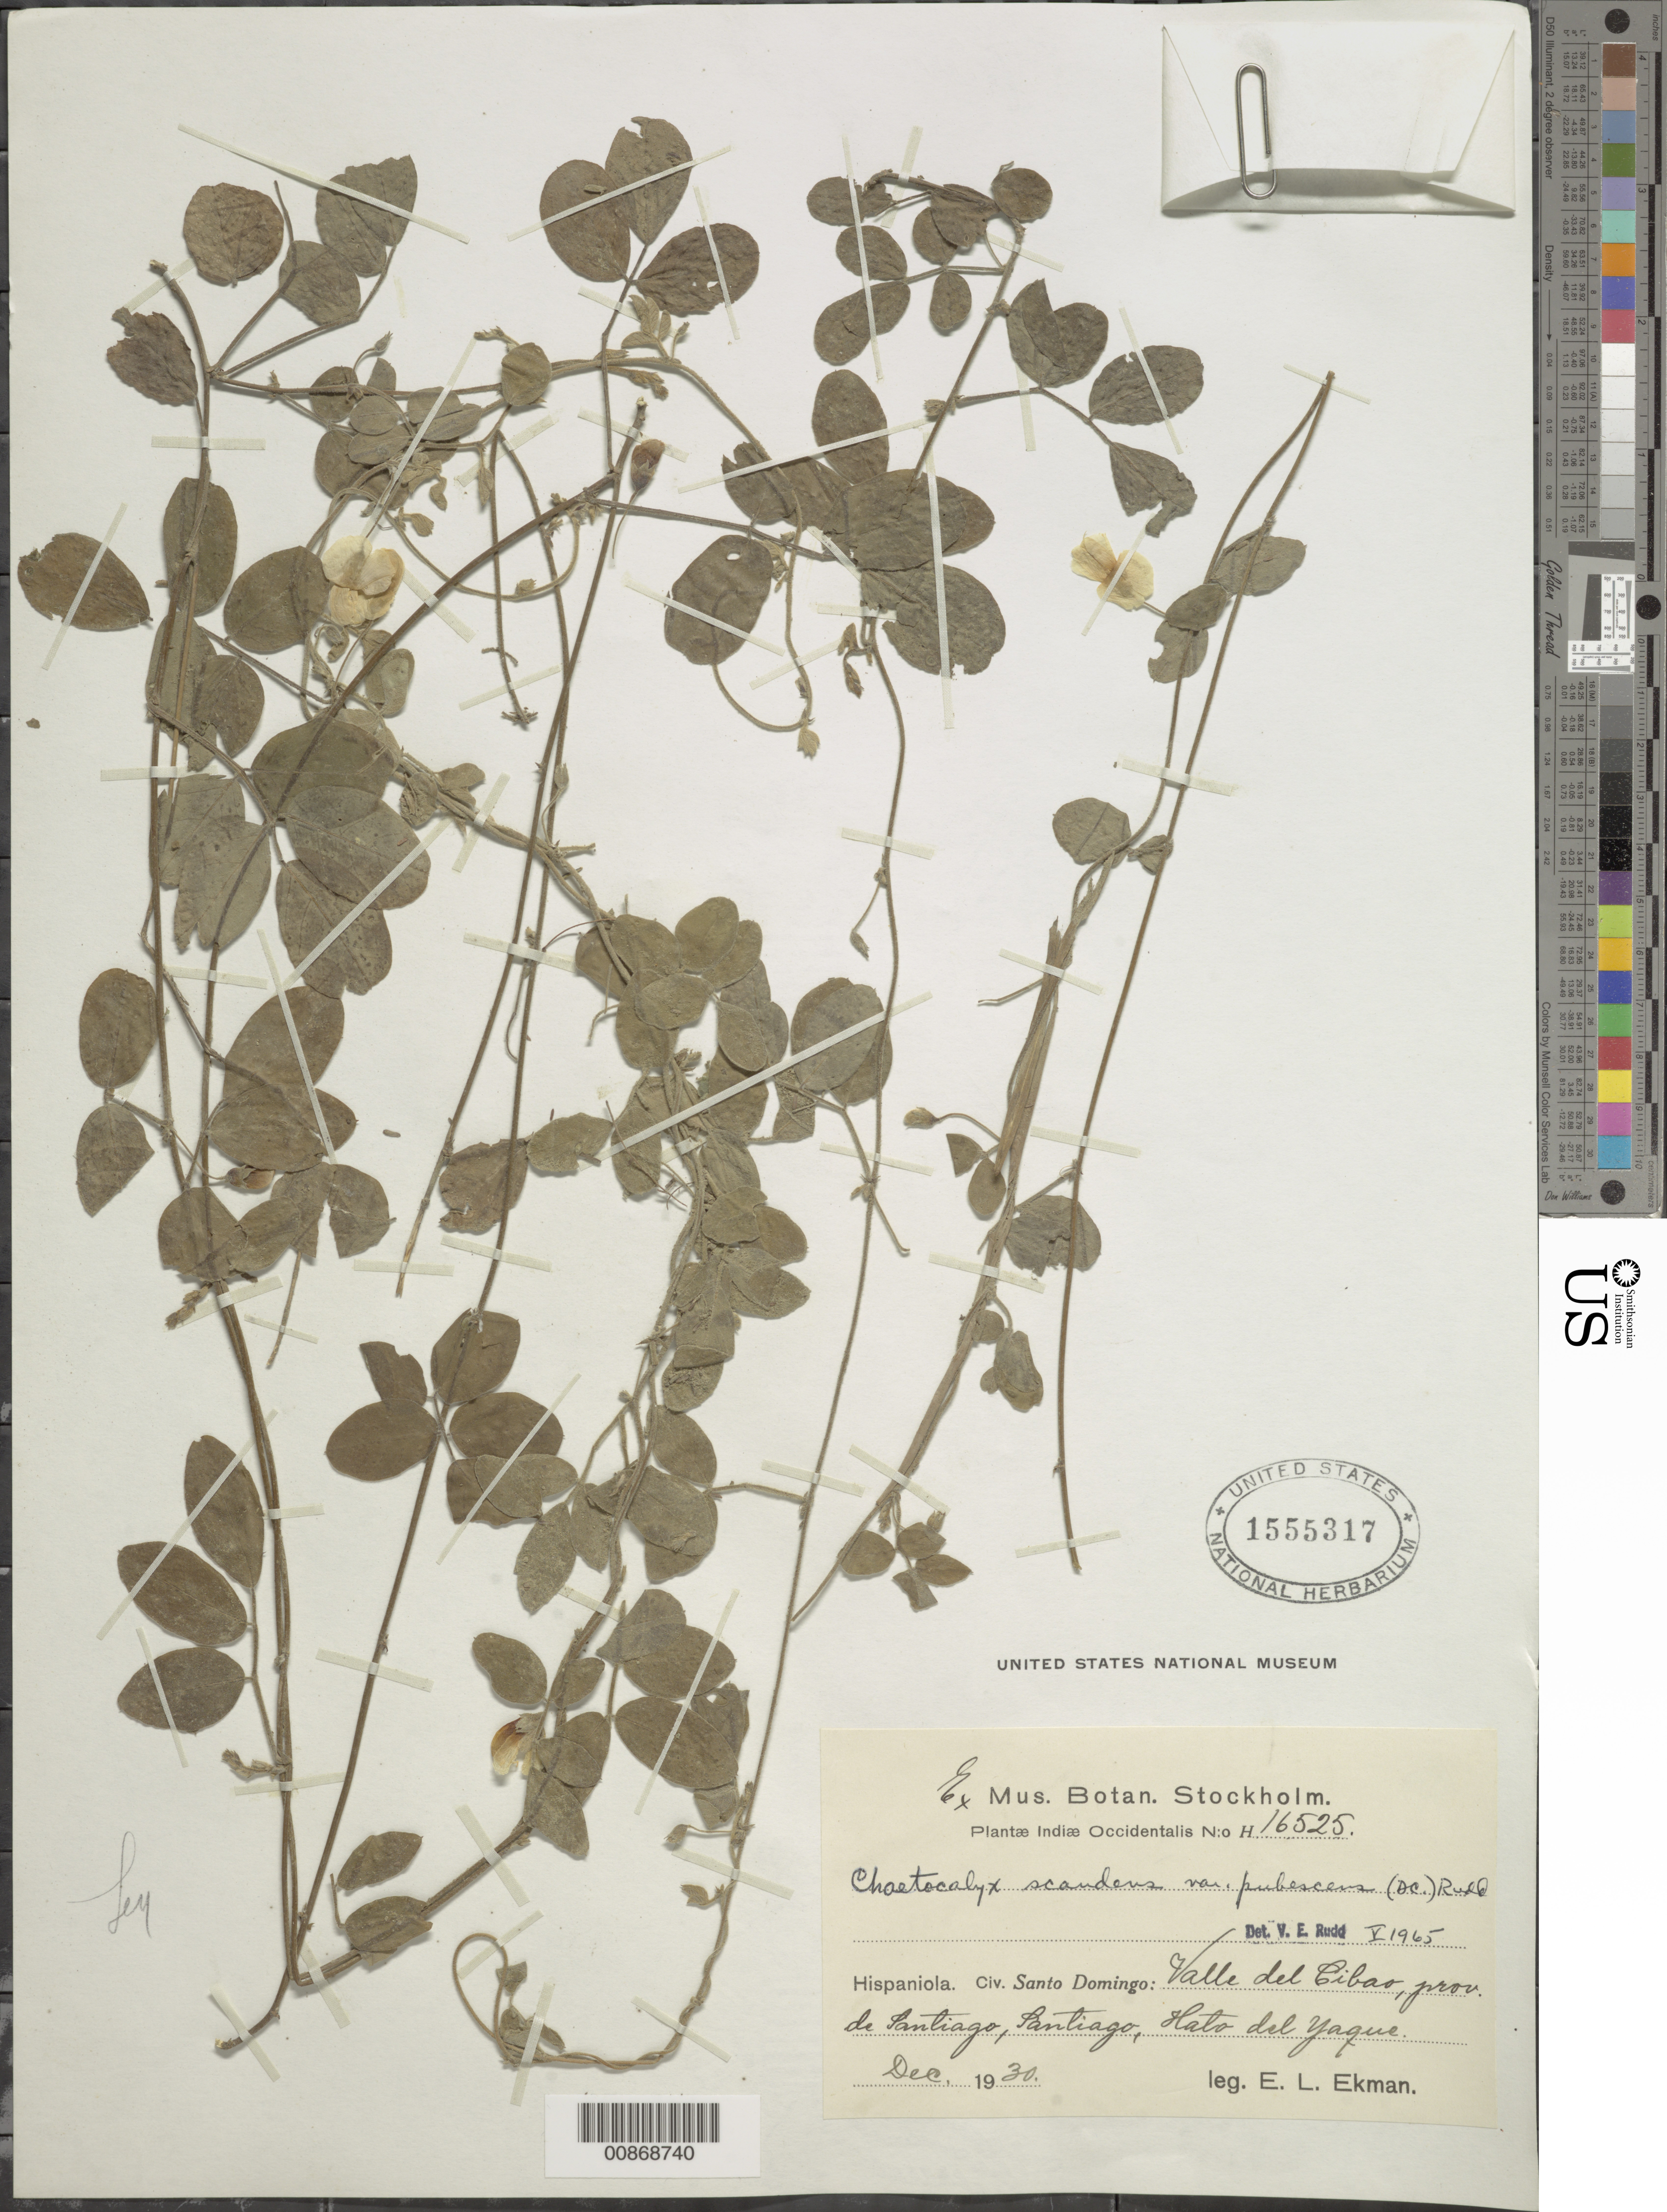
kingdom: Plantae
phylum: Tracheophyta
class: Magnoliopsida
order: Fabales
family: Fabaceae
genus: Chaetocalyx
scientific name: Chaetocalyx scandens var. pubescens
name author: (DC.) Rudd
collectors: E. L. Ekman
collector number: H 16525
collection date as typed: Dec 1930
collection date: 1930-12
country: Dominican Republic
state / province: Santiago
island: Hispaniola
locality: Valle del Cibao, Santiago, Hato del Yaque.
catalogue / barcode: US 1555317